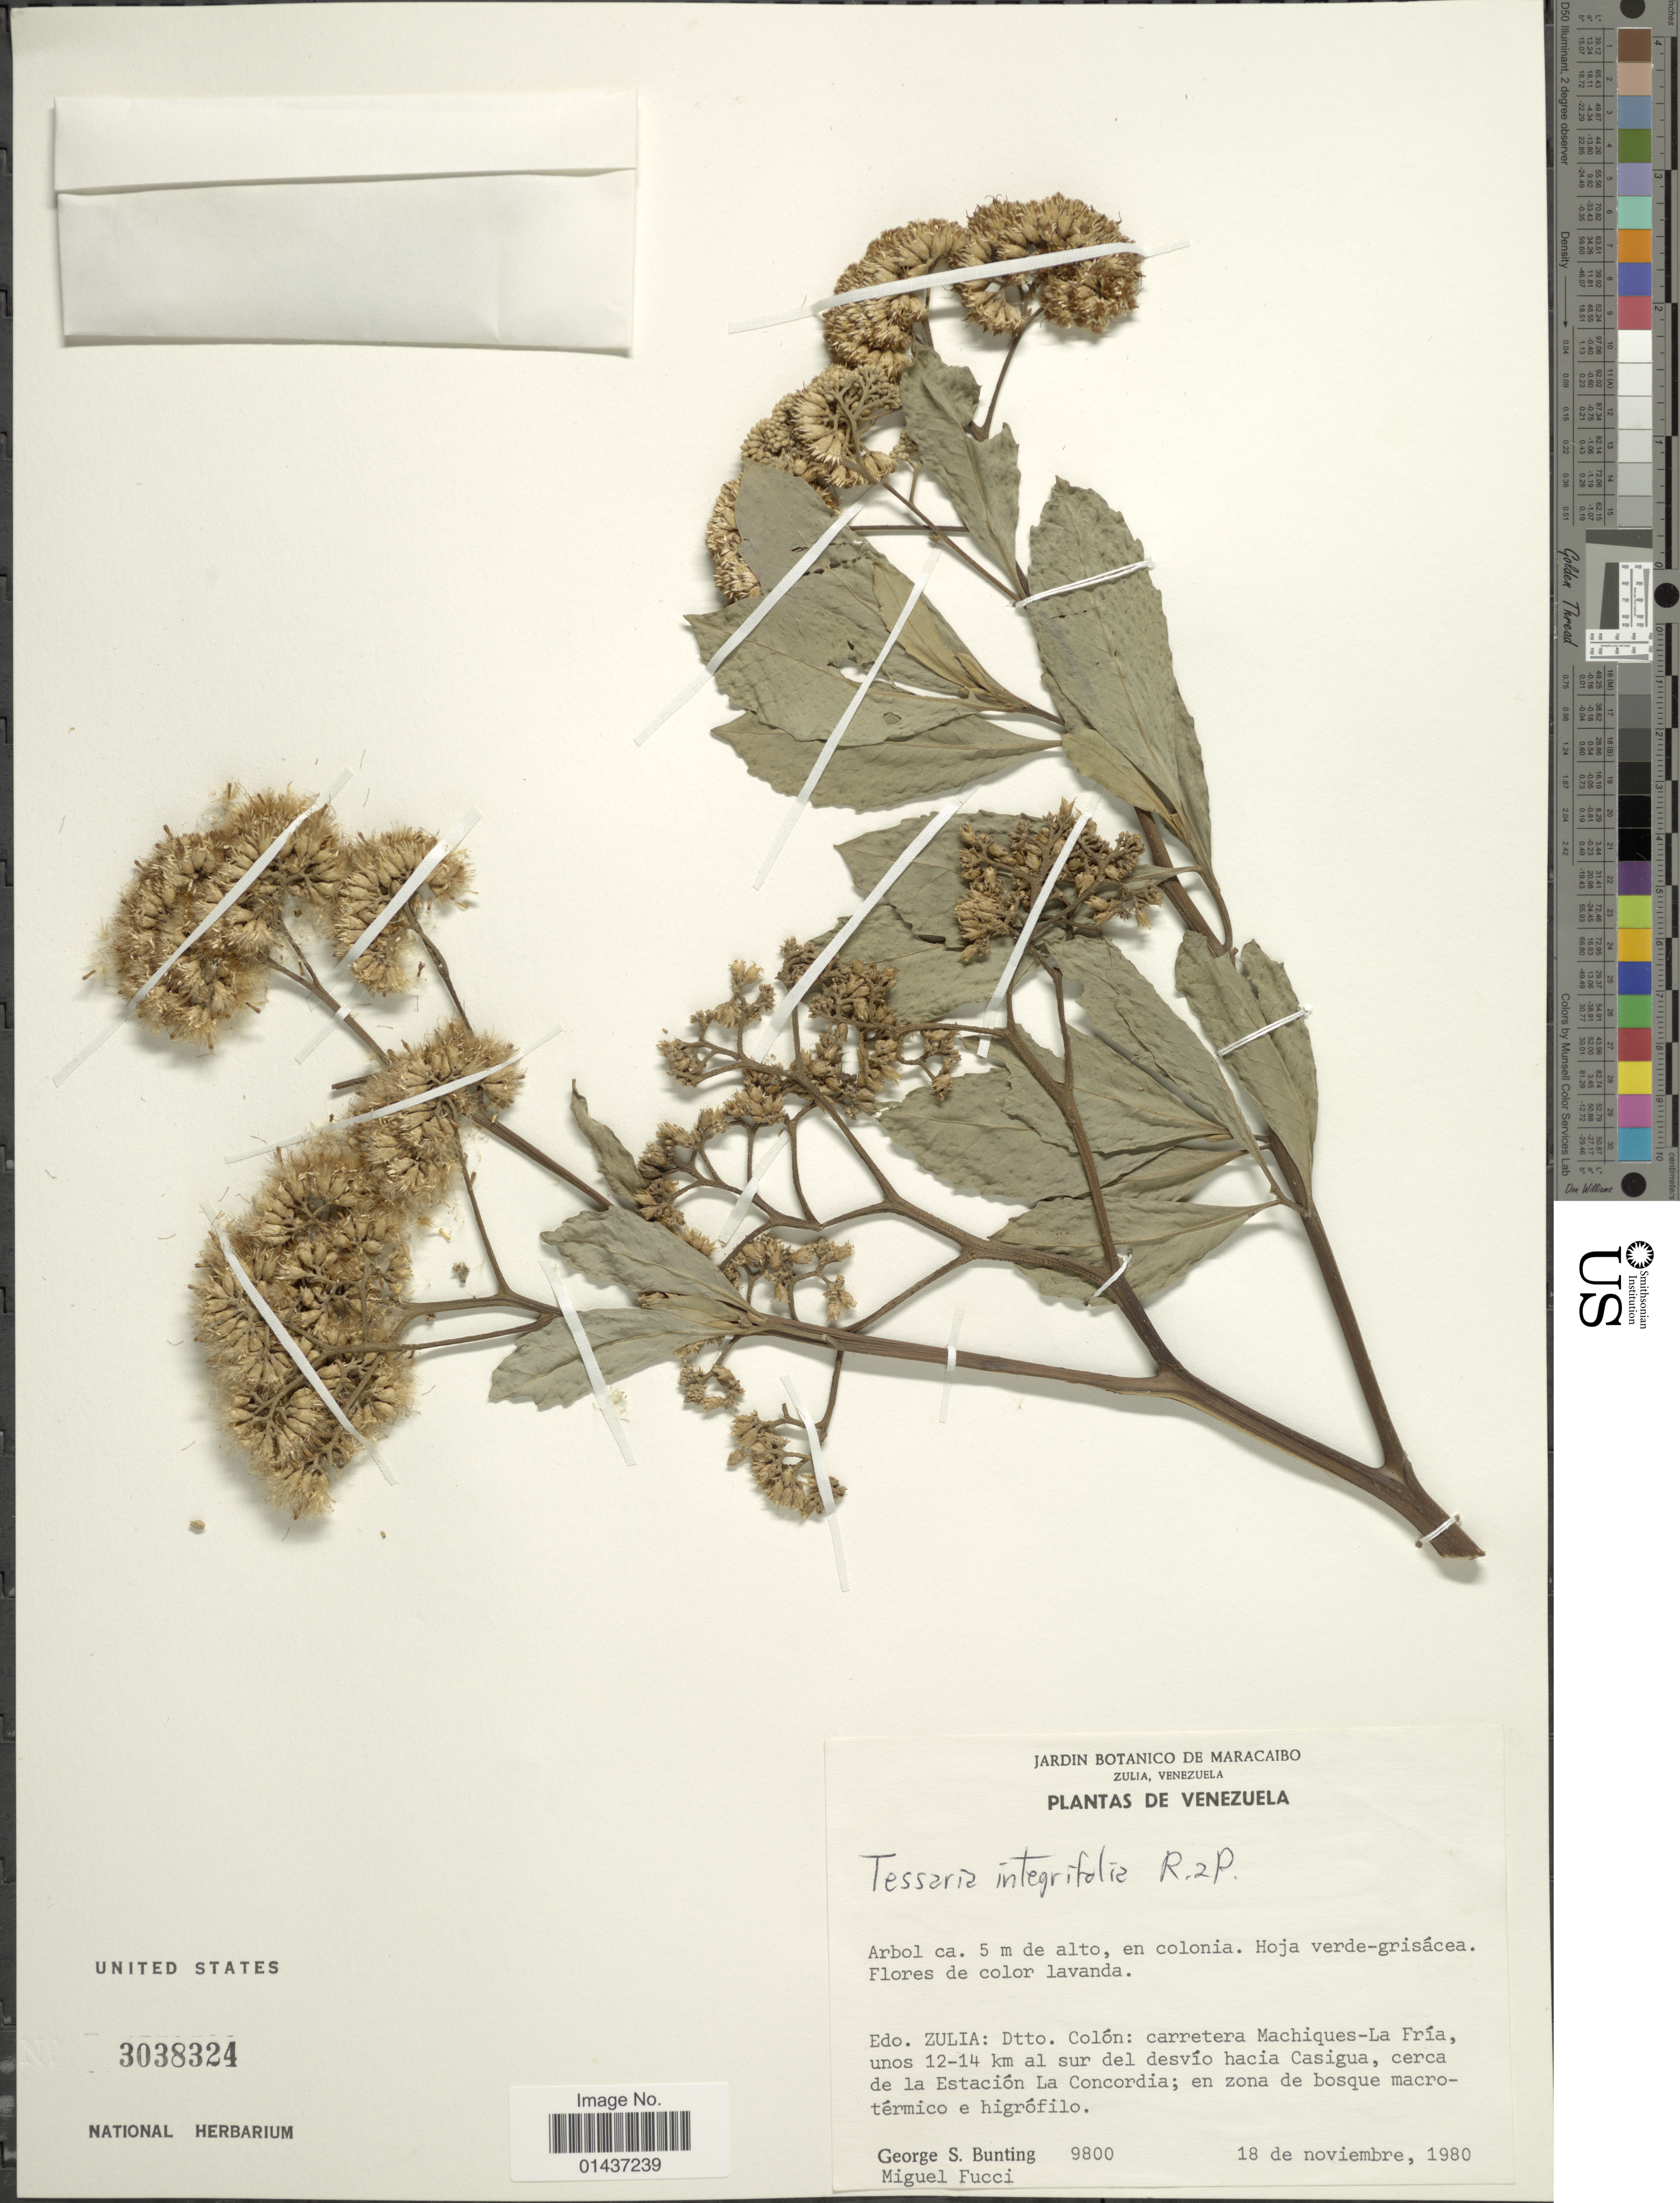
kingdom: Plantae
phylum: Tracheophyta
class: Magnoliopsida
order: Asterales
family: Asteraceae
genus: Tessaria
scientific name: Tessaria integrifolia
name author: Ruiz & Pav.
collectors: G. S. Bunting & M. Fucci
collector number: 9800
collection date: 1980-11-18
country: Venezuela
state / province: Zulia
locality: Dtto. Colón: carretera Machiques-La Fría, unos 12-14 km al sur del desvío hacia Casigua, cerca de la Estación La Concordia; en zona de bosque macrotérmico e higrofilo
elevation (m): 5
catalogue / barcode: US 3038324